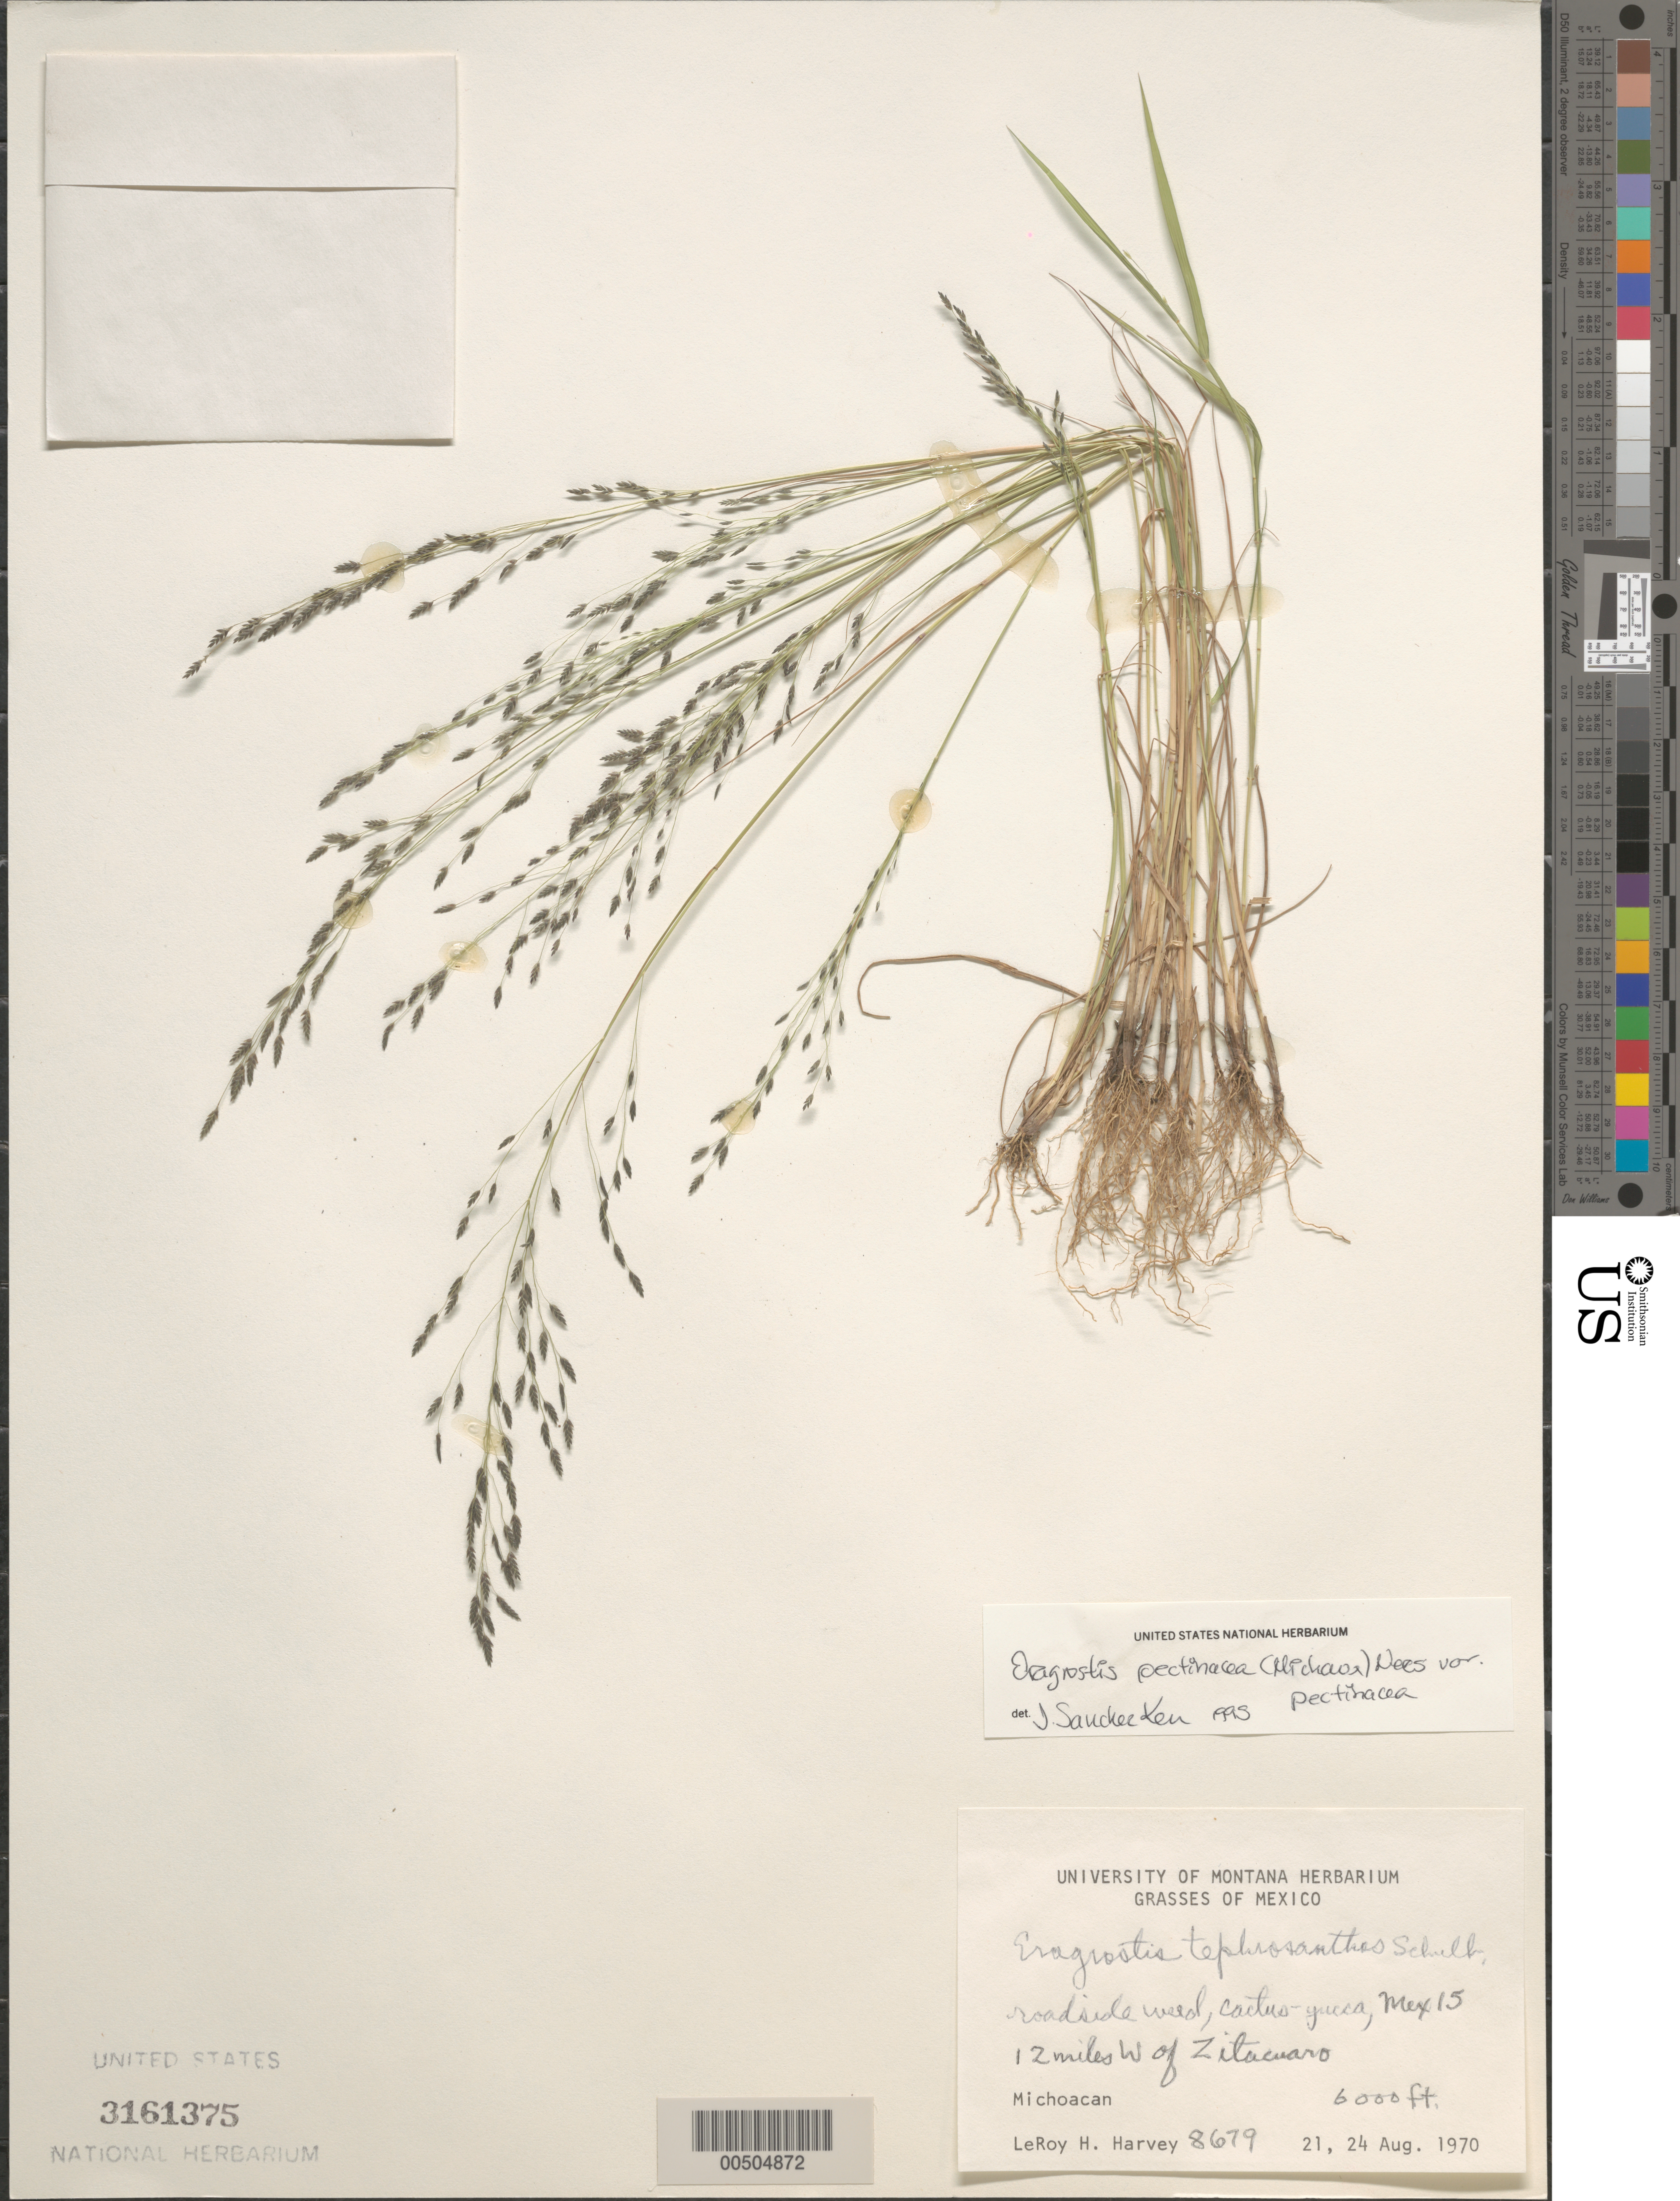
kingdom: Plantae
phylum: Tracheophyta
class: Liliopsida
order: Poales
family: Poaceae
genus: Eragrostis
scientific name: Eragrostis pectinacea var. pectinacea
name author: (Michx.) Nees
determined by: Sánchez-Ken, J. G.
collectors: L. H. Harvey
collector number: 8679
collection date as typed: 21 Aug 1970 and 24 Aug 1970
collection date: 1970-08-21,1970-08-24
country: Mexico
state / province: Michoacán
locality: Mex 15, 12 mi W of Zitacuaro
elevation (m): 1829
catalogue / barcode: US 3161375